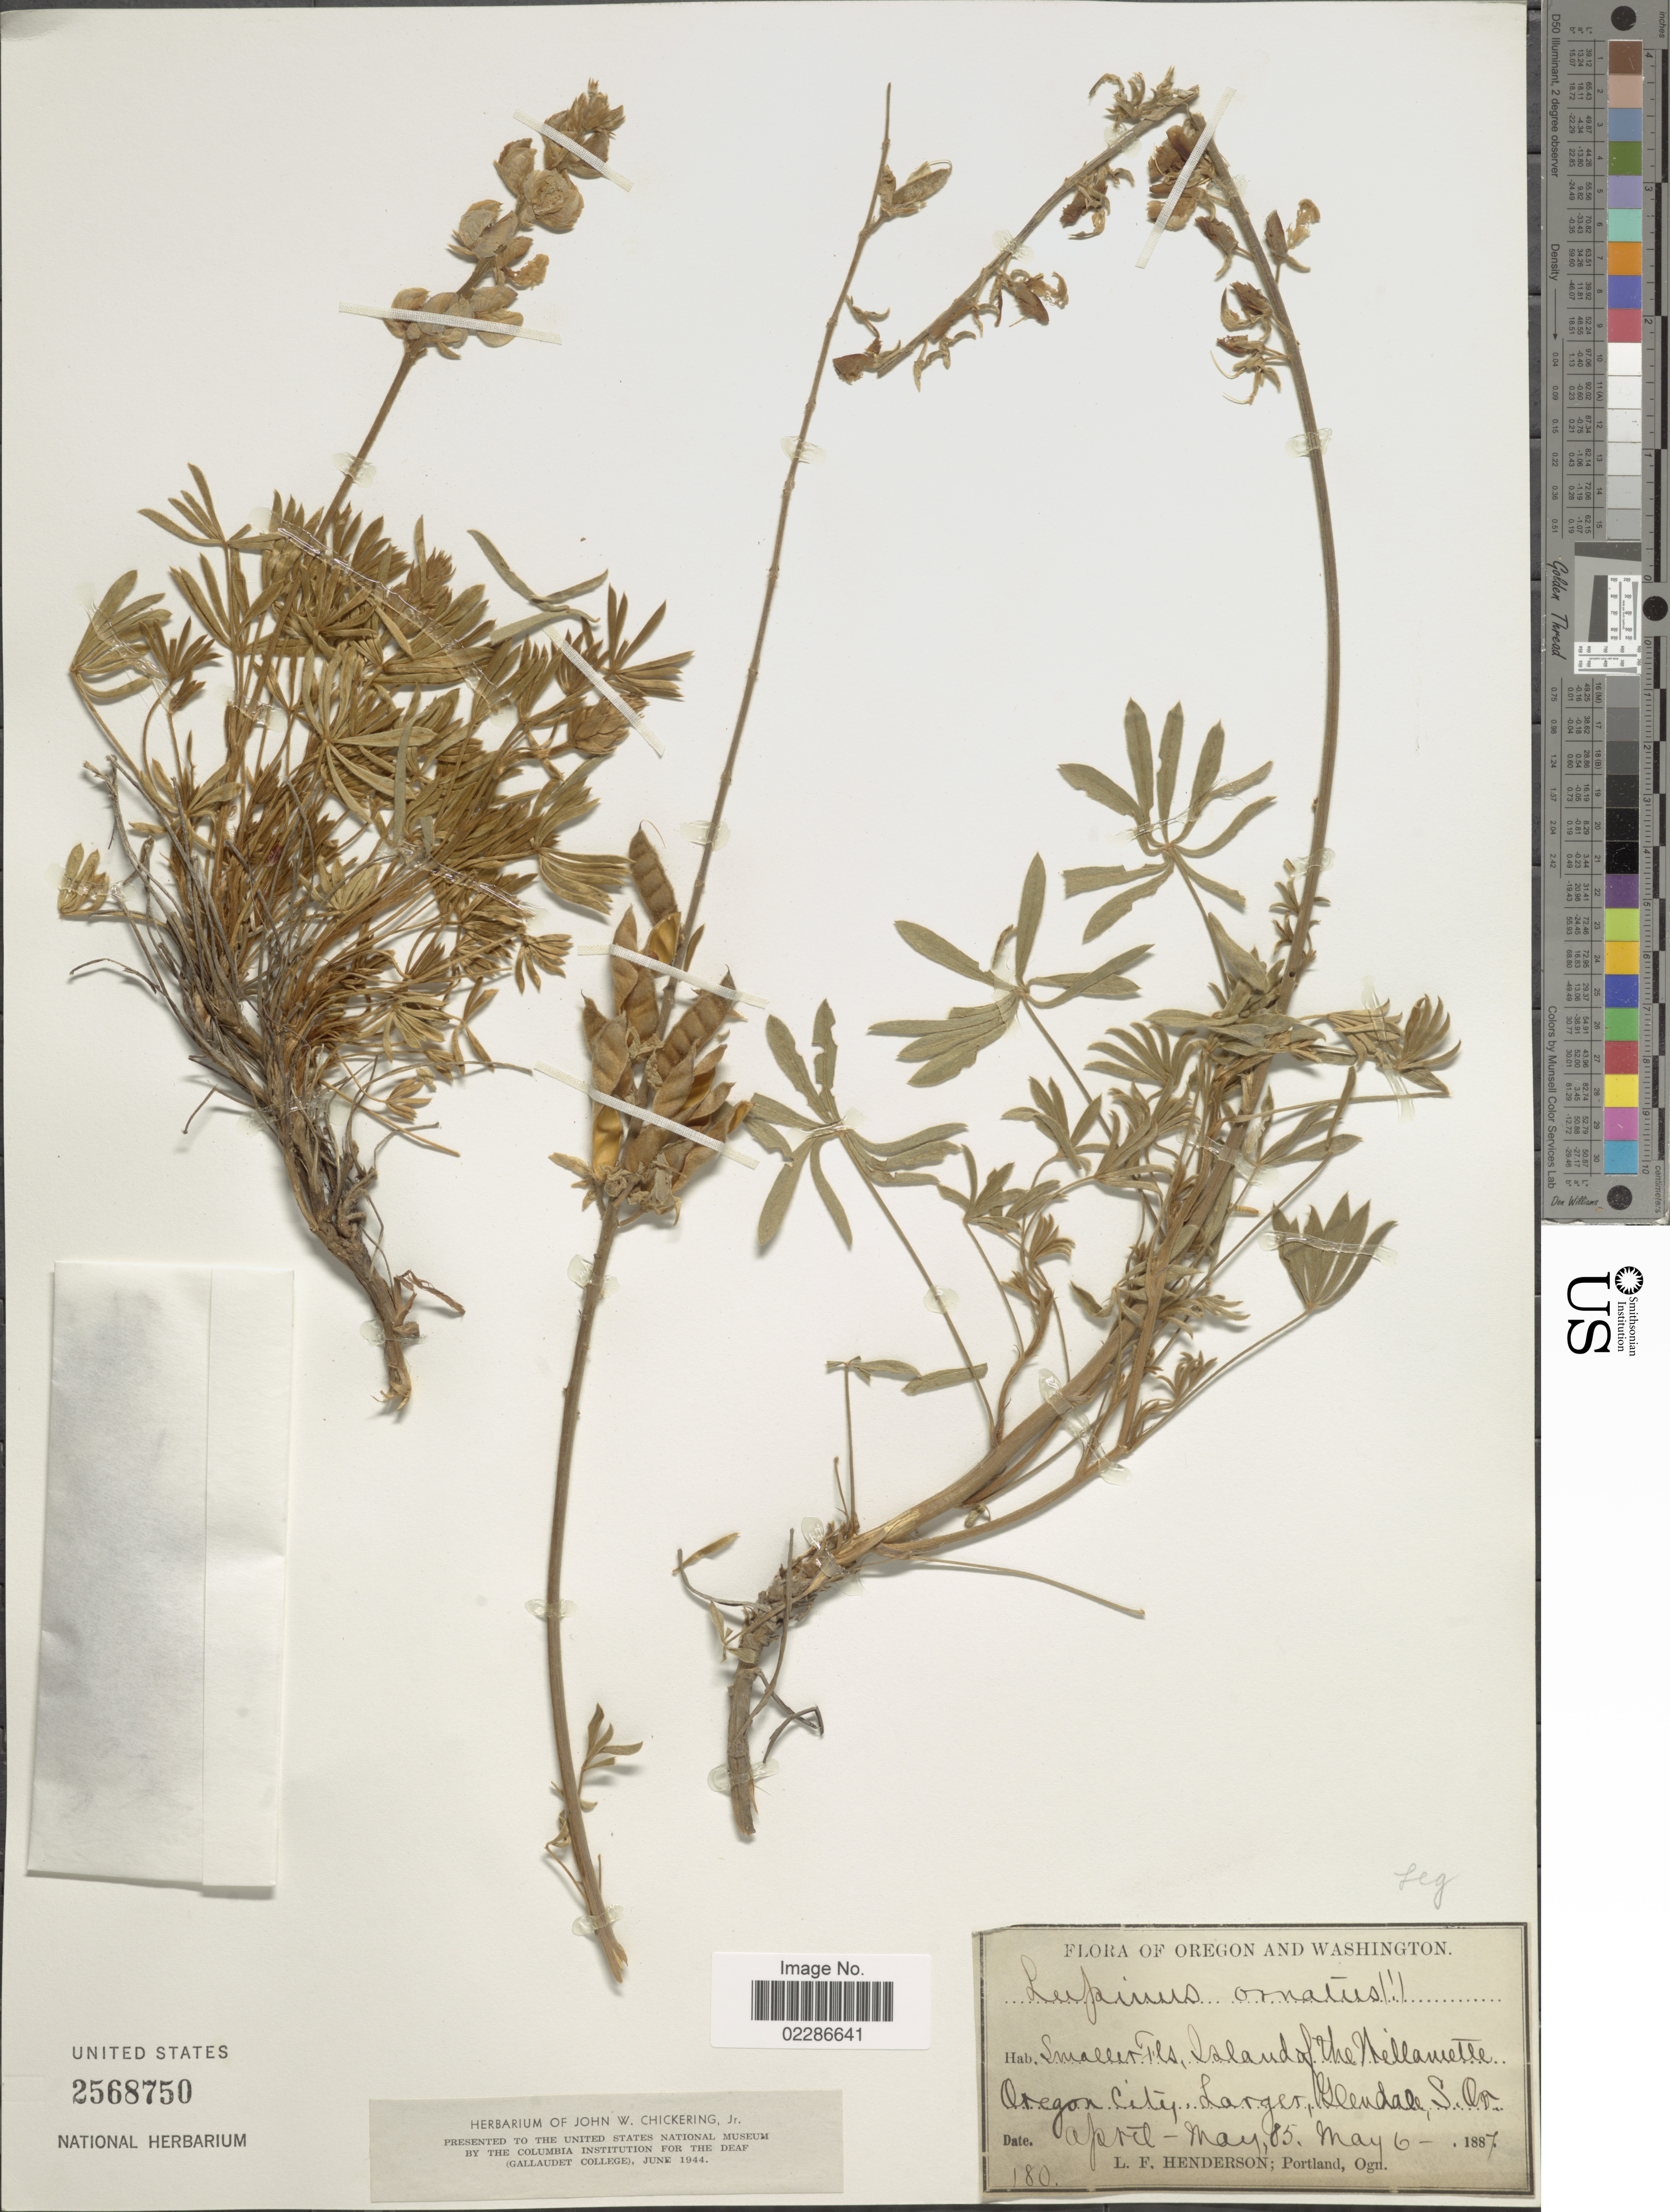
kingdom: Plantae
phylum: Tracheophyta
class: Magnoliopsida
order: Fabales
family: Fabaceae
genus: Lupinus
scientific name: Lupinus ornatus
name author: Douglas ex Lindl.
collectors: L. Henderson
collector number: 180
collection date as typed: Transcribed d/m/y: /4/85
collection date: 1887-05-06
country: United States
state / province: Oregon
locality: Washington, Smaller Fls, Island of the Nillamette Oregon City, Larger, Glendale, S. Or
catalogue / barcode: US 2568750